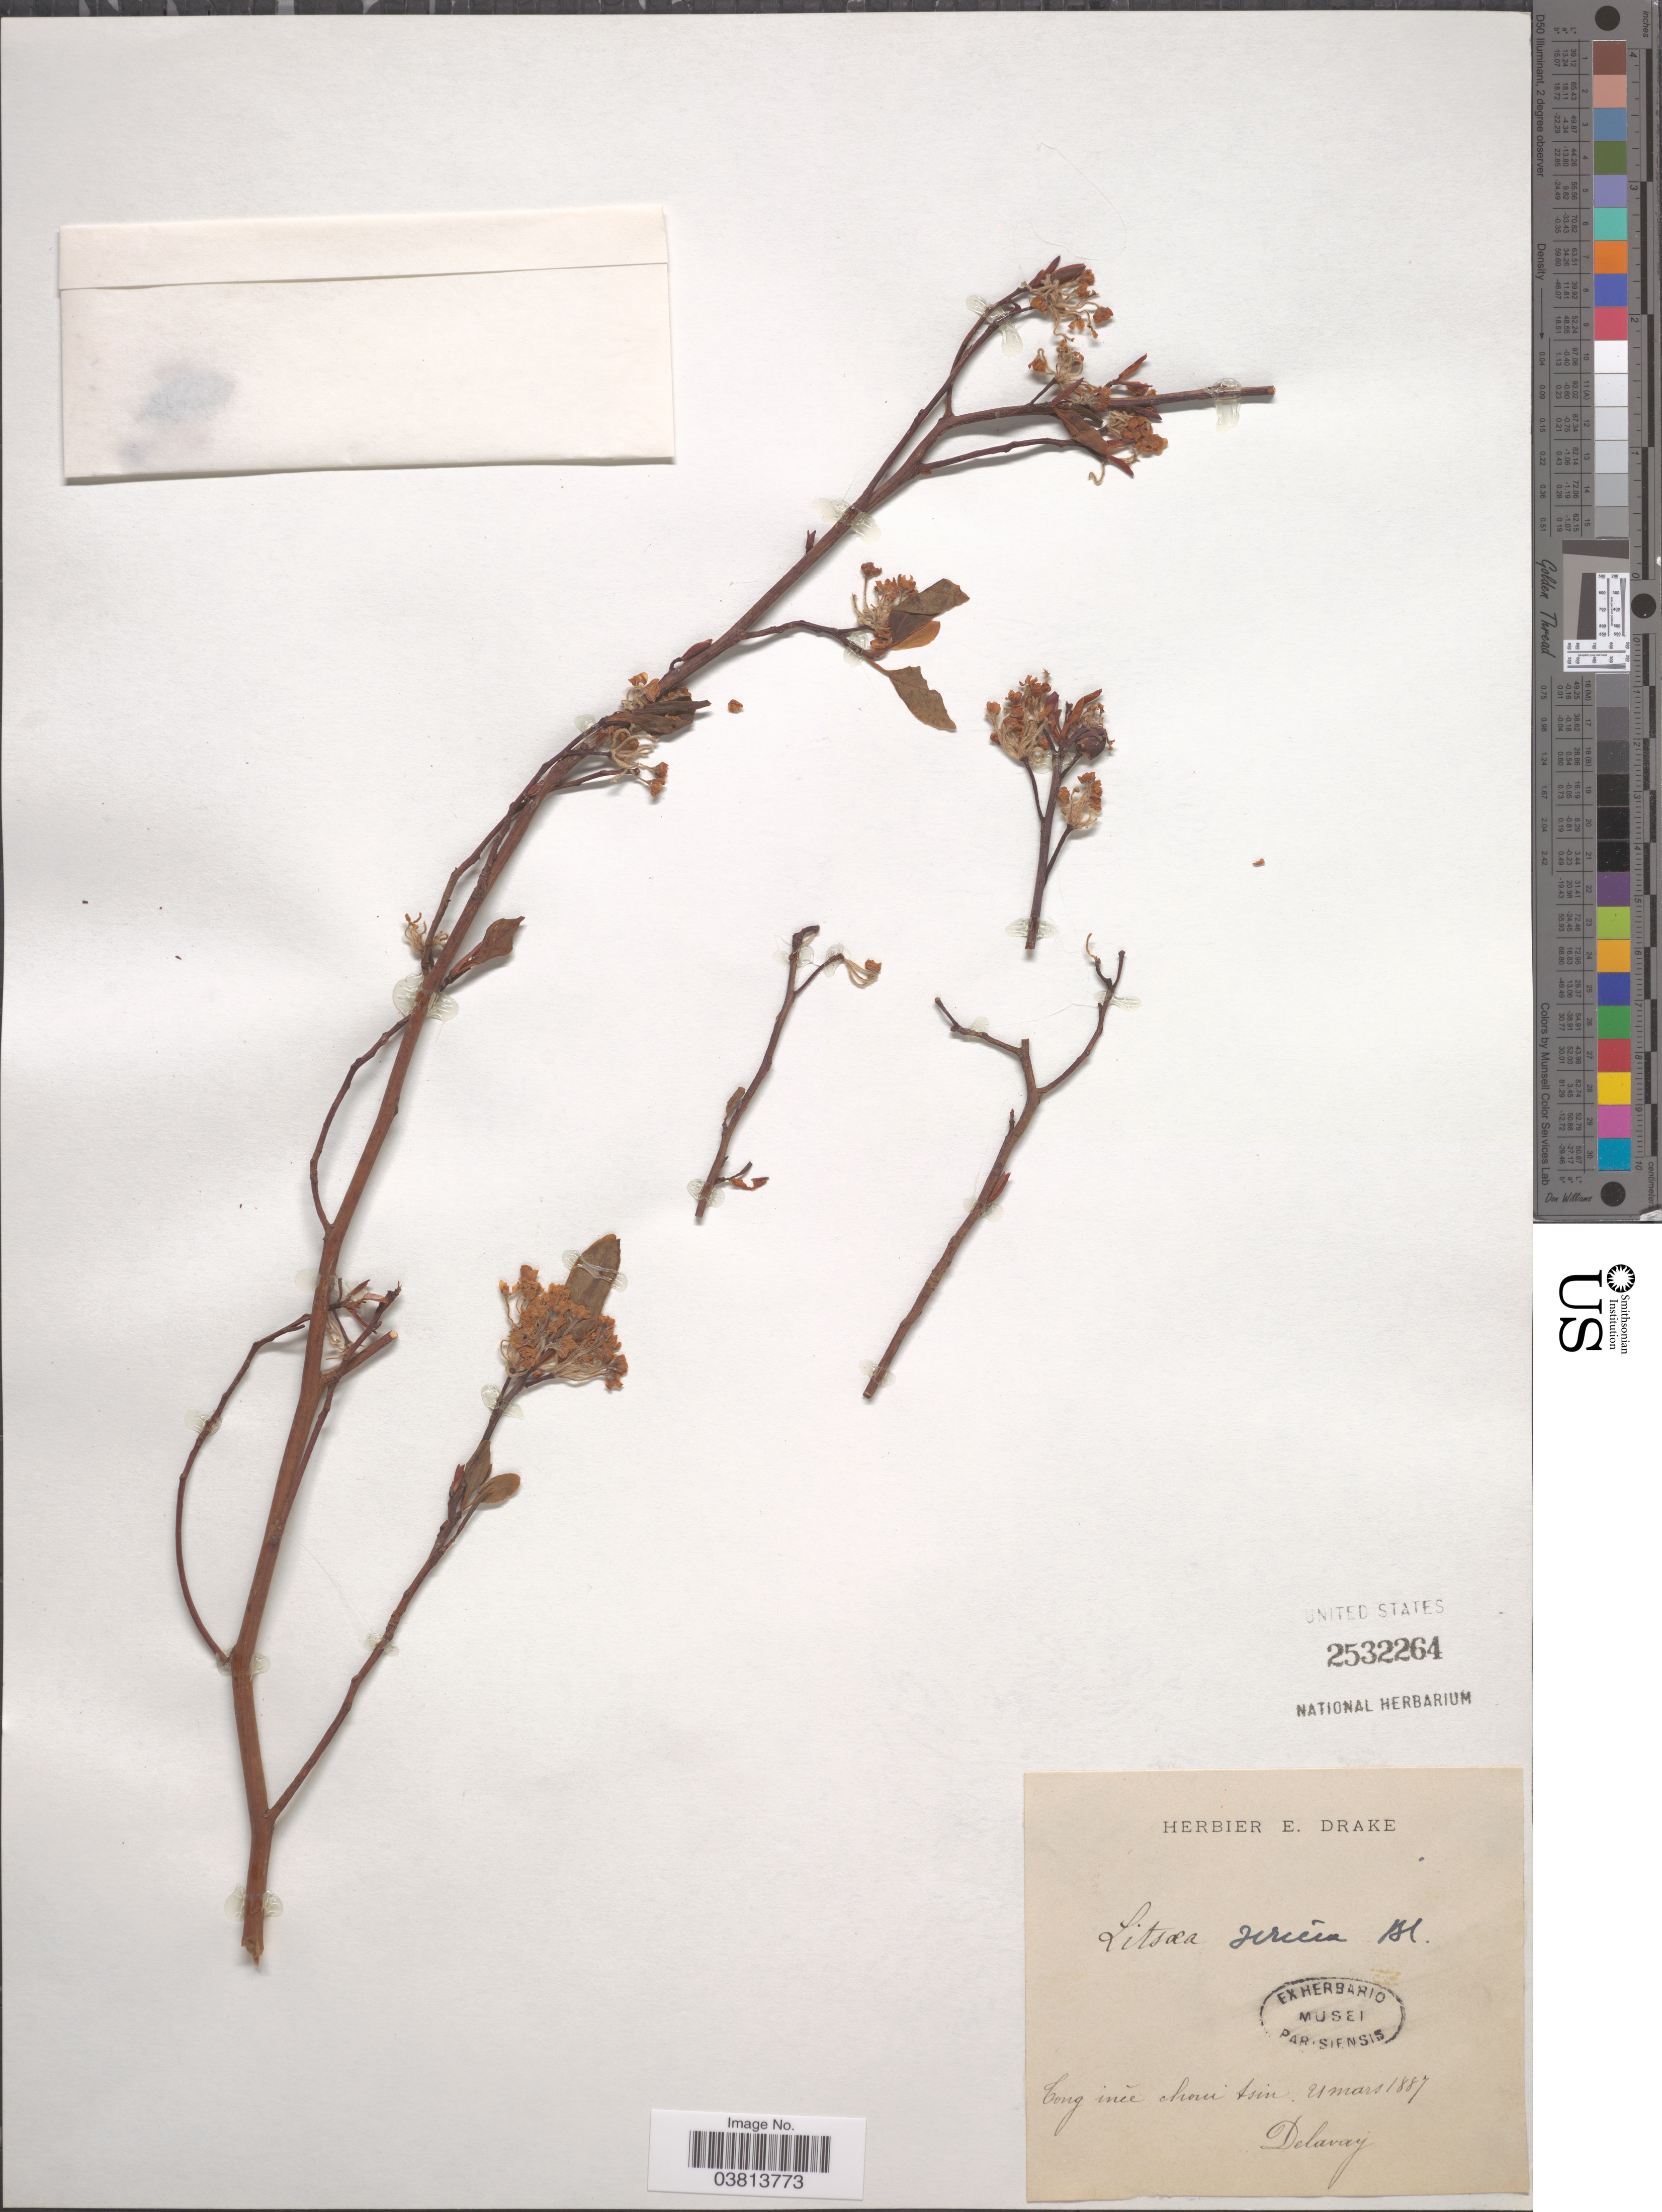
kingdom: Plantae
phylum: Tracheophyta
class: Magnoliopsida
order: Laurales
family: Lauraceae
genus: Litsea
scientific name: Litsea sericea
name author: (Wall. ex Nees) Hook. f.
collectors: Delavay, --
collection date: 1887-03-21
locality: Tong inée choni tsin. [interpreted]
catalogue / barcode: US 2532264